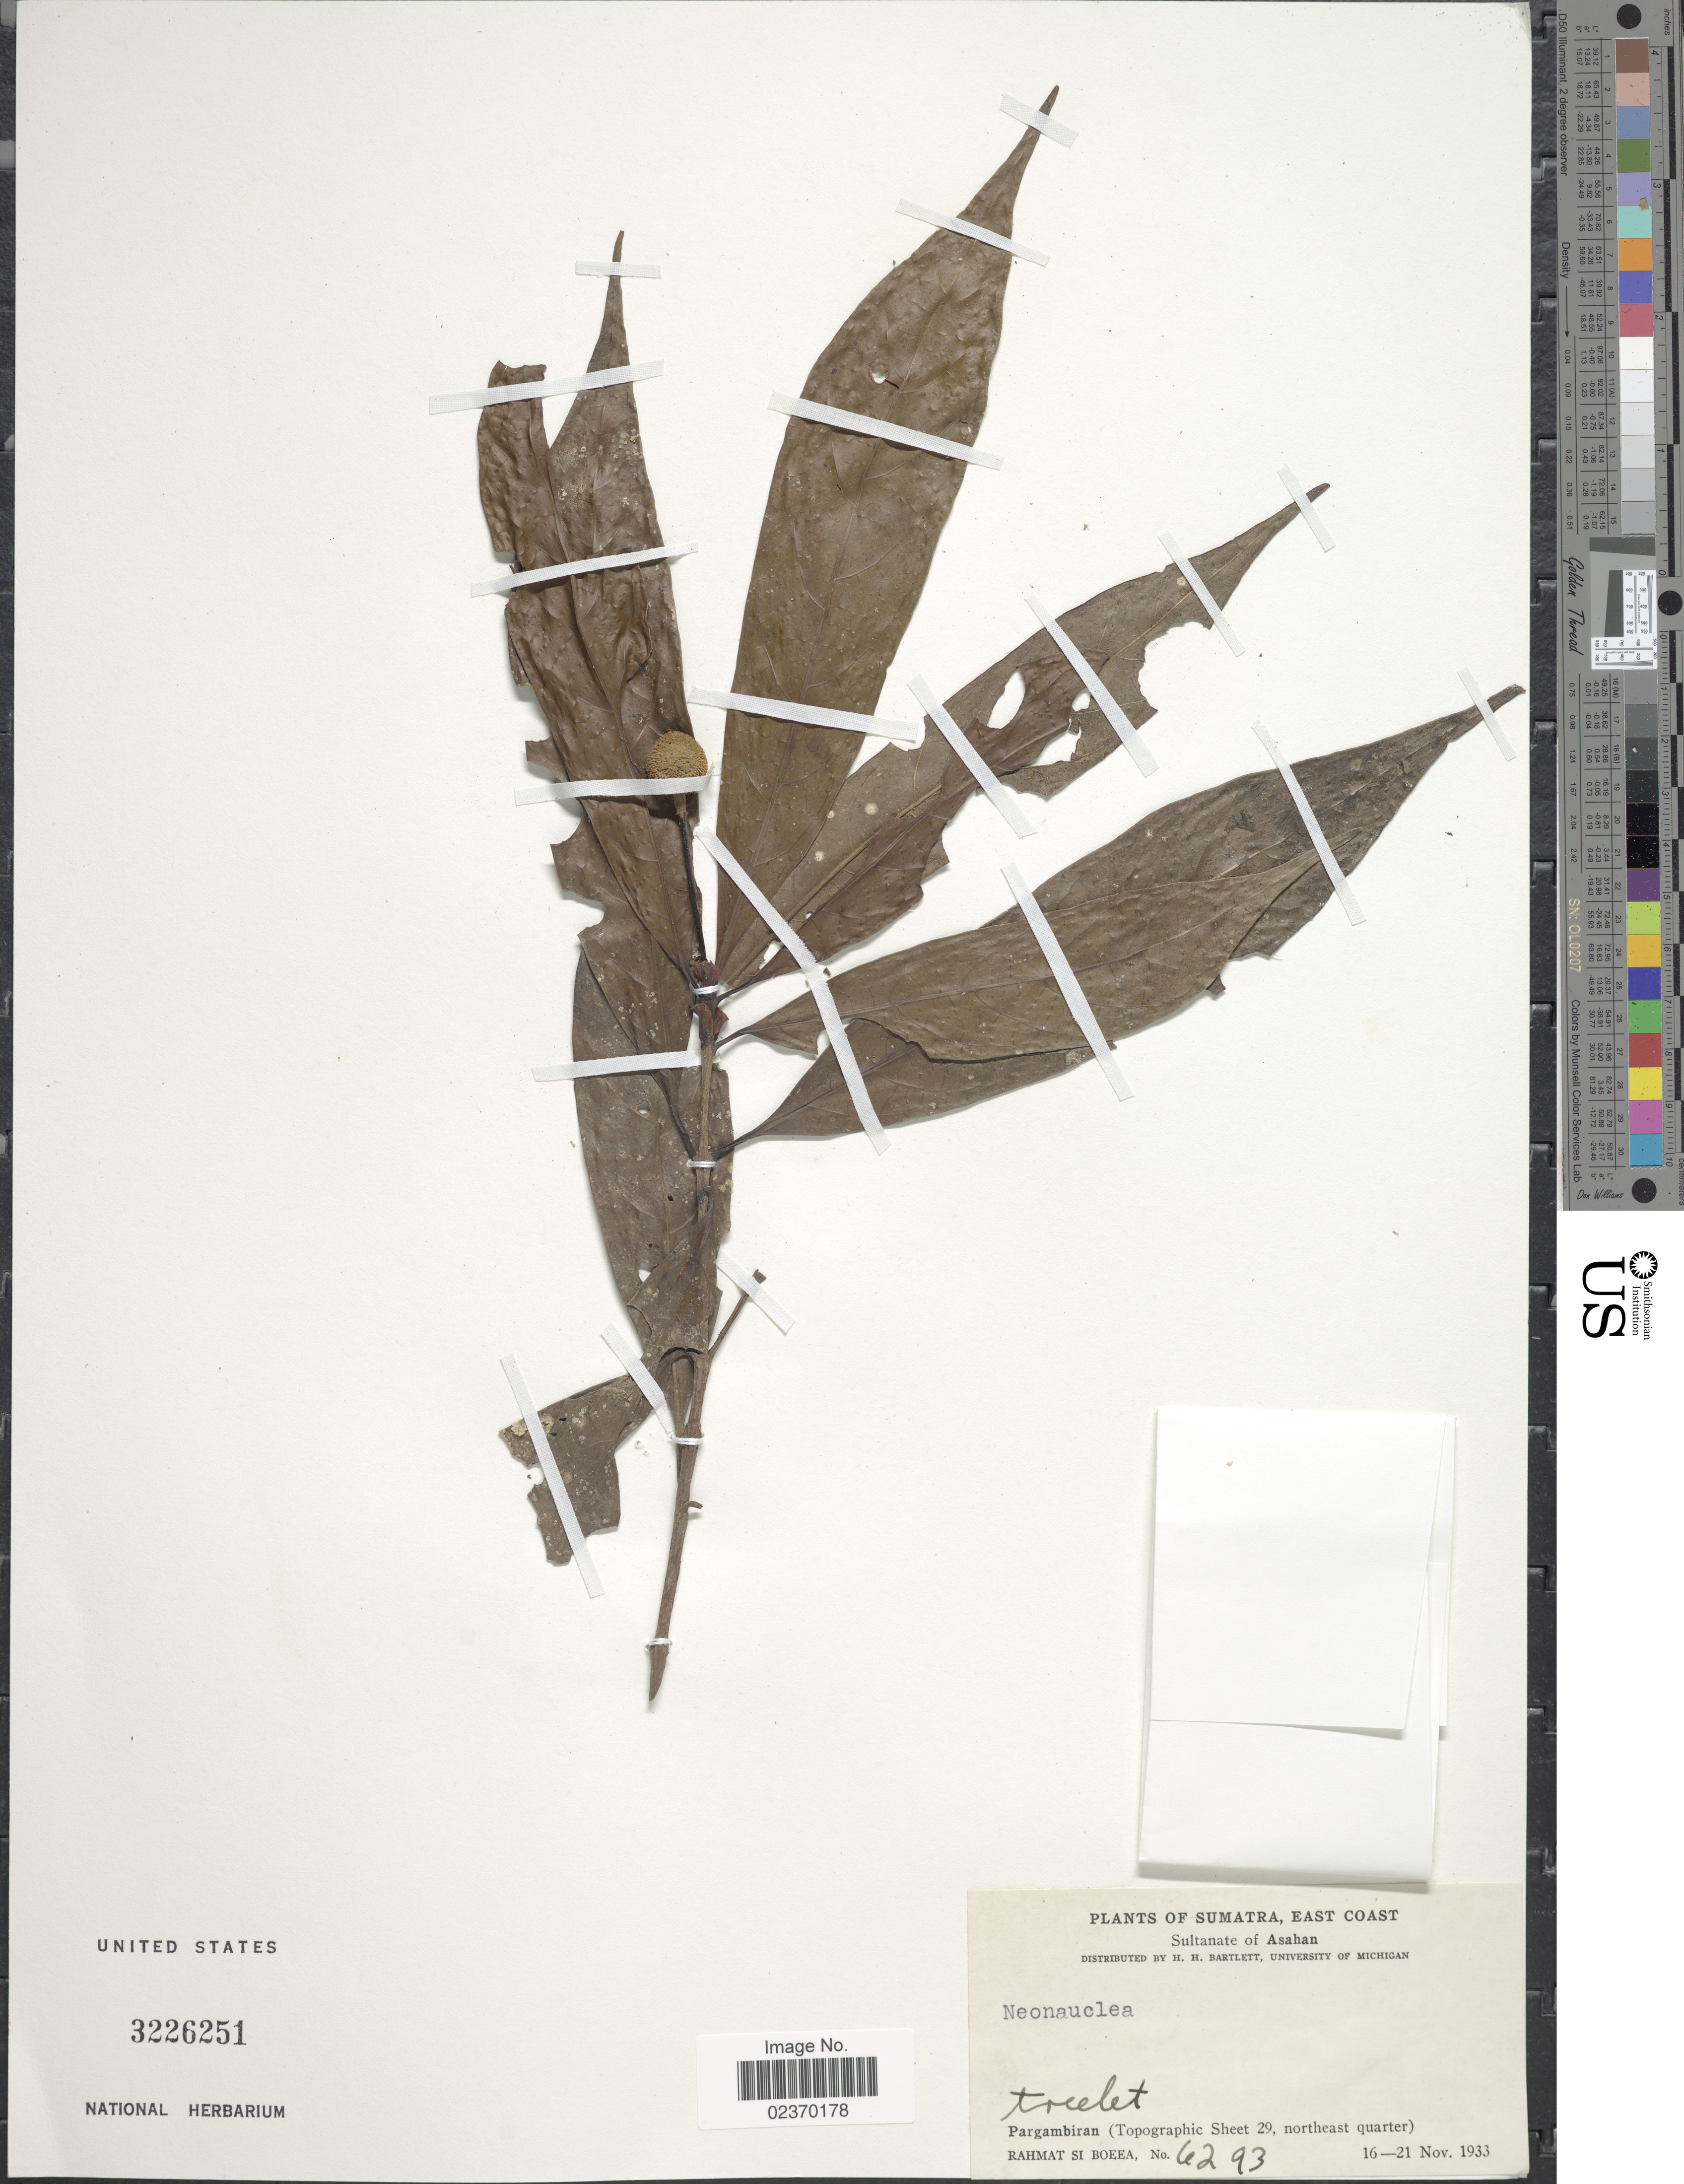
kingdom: Plantae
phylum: Tracheophyta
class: Magnoliopsida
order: Gentianales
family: Rubiaceae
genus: Neonauclea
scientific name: Neonauclea sp.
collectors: Rahmat Si Boeea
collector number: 4293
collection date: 1933-11-16/1933-11-21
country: Indonesia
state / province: Sumatra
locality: East Coast, Sultanate of Asahan, Pargambiran (Topographic Sheet 29, northeast quarter)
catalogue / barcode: US 3226251